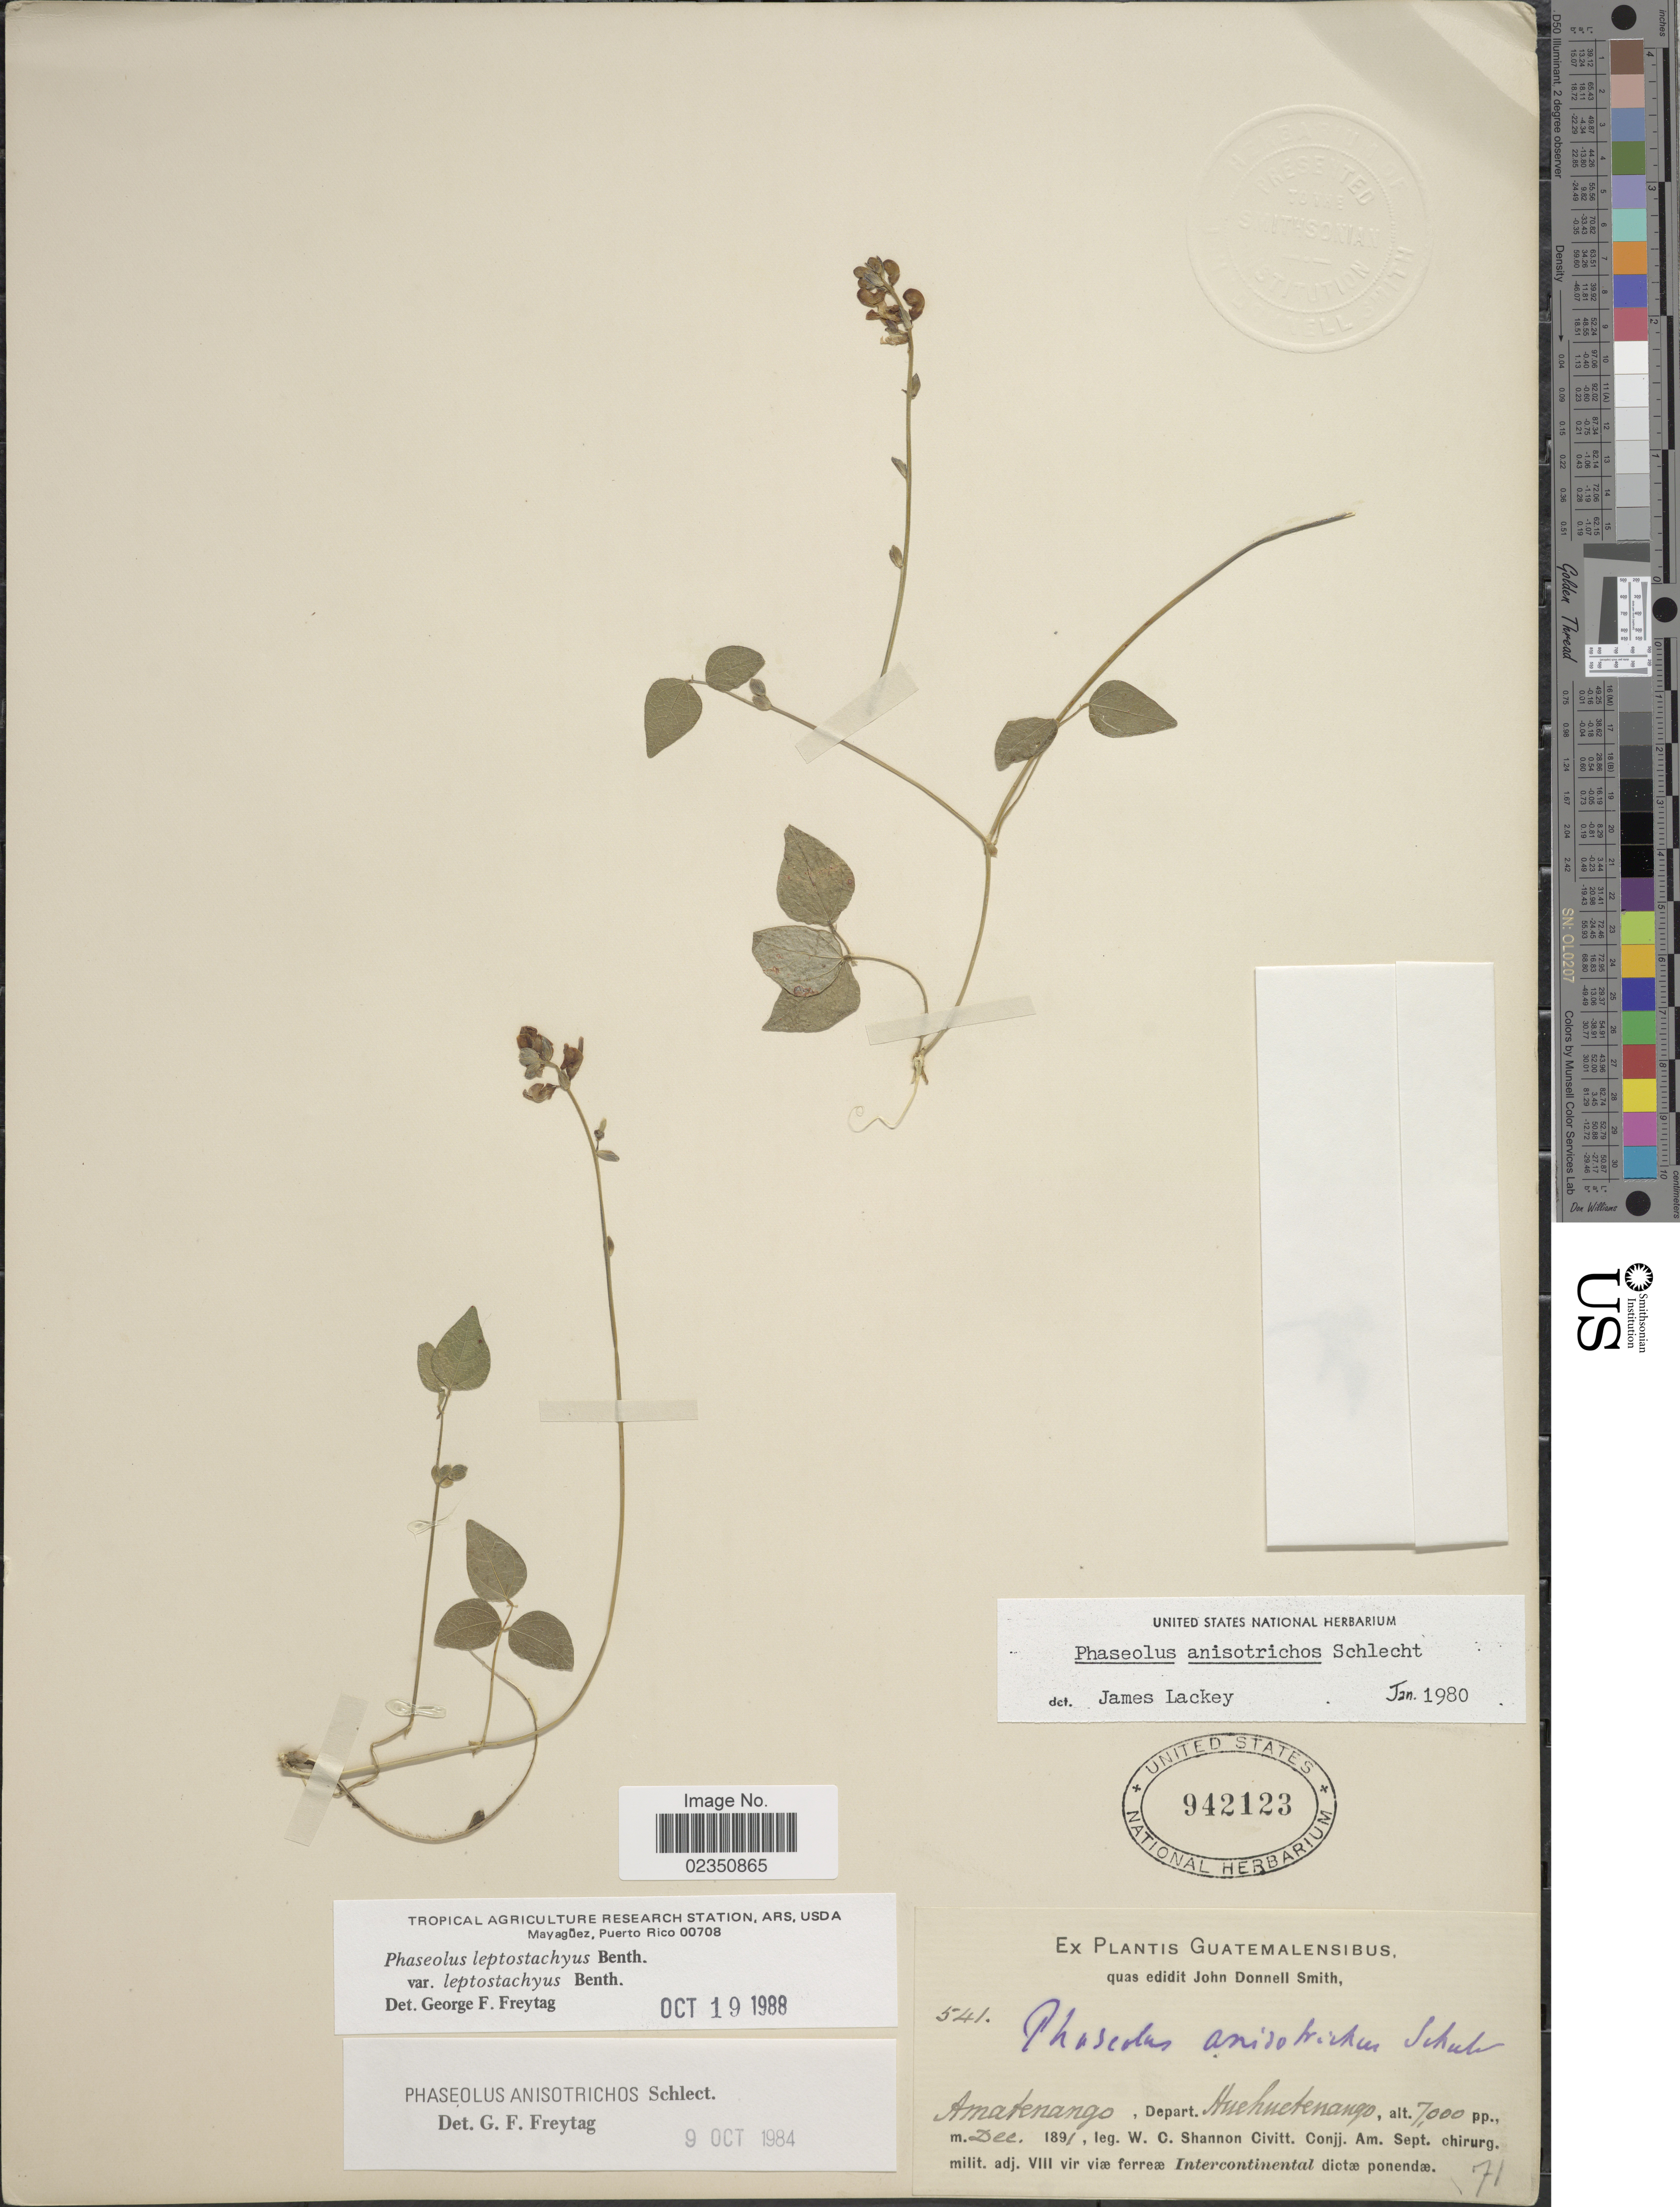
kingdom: Plantae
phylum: Tracheophyta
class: Magnoliopsida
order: Fabales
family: Fabaceae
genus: Phaseolus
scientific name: Phaseolus leptostachyus var. leptostachyus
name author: Benth.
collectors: W. Civitt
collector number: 541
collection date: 1891-12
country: Guatemala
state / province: Huehuetenango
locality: Amatenango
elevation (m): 2134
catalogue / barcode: US 942123